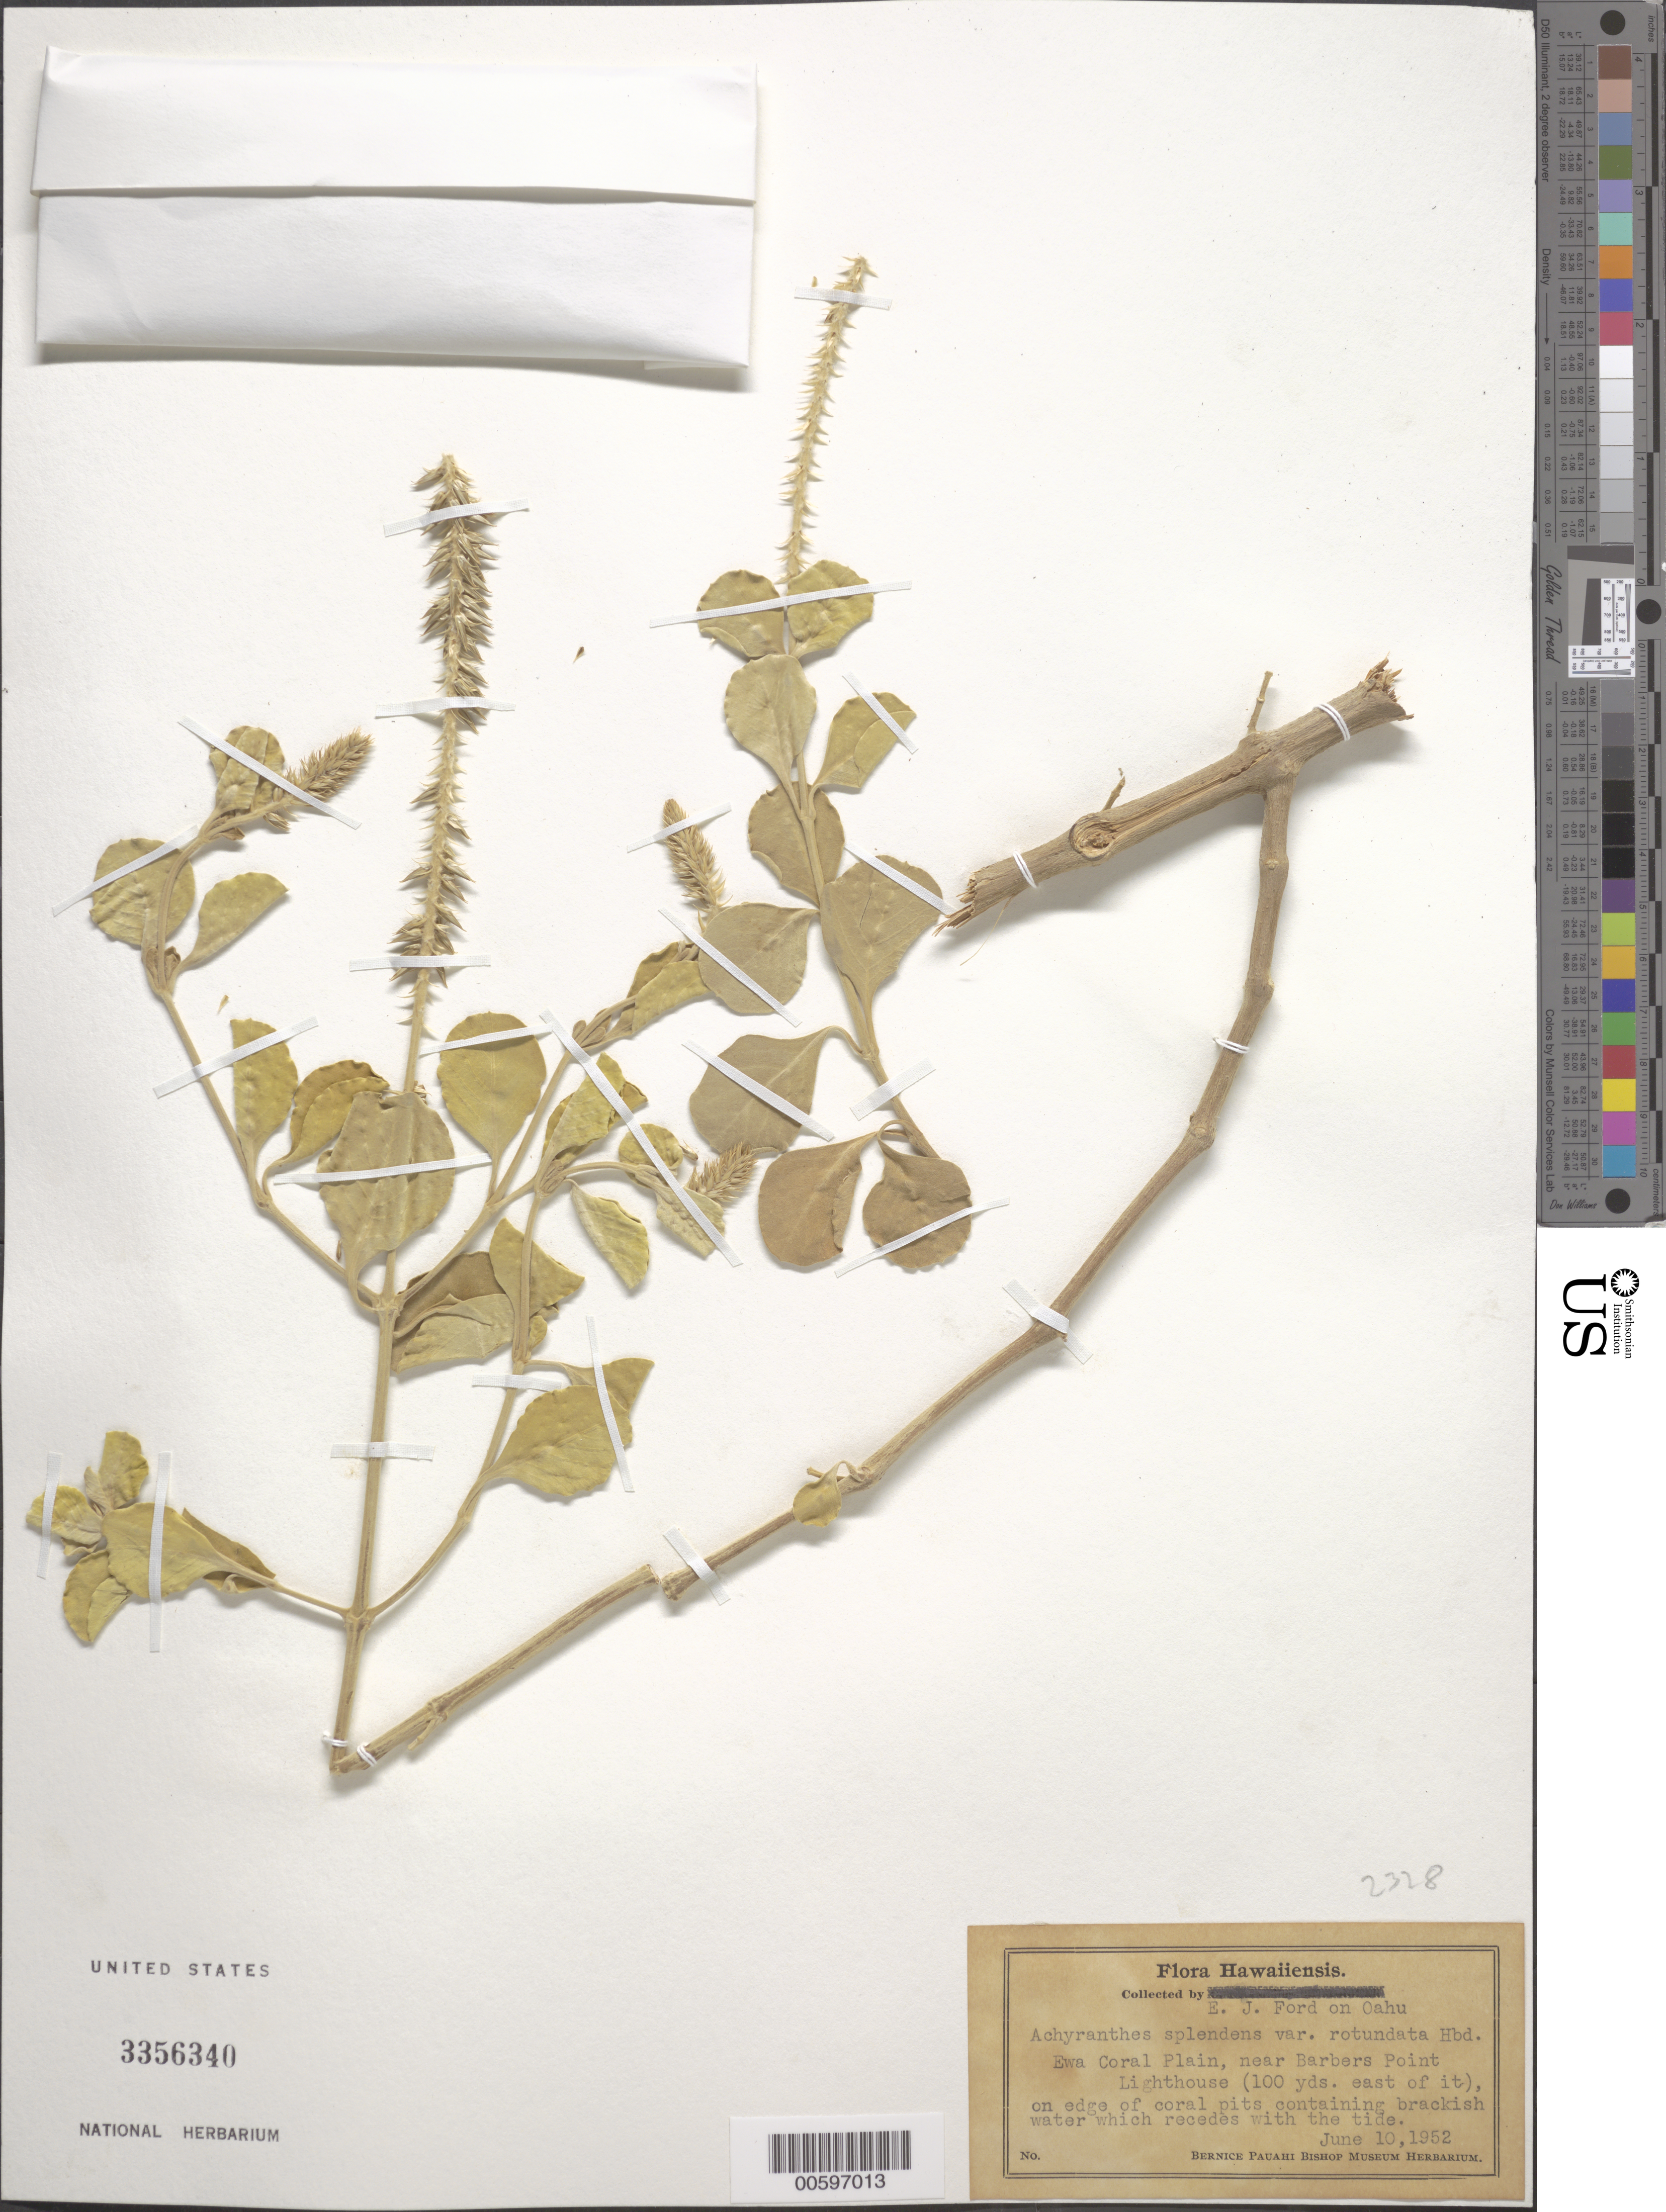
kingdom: Plantae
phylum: Tracheophyta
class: Magnoliopsida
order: Caryophyllales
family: Amaranthaceae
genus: Achyranthes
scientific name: Achyranthes splendens var. rotundata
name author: Hillebr.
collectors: E. Ford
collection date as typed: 10 Jun 1952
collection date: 1952-06-10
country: United States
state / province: Hawaii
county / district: Honolulu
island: Oahu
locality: Ewa Coral Plain, near Barbers Pt. Lighthouse (100 yds. E of it).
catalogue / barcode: US 3356340